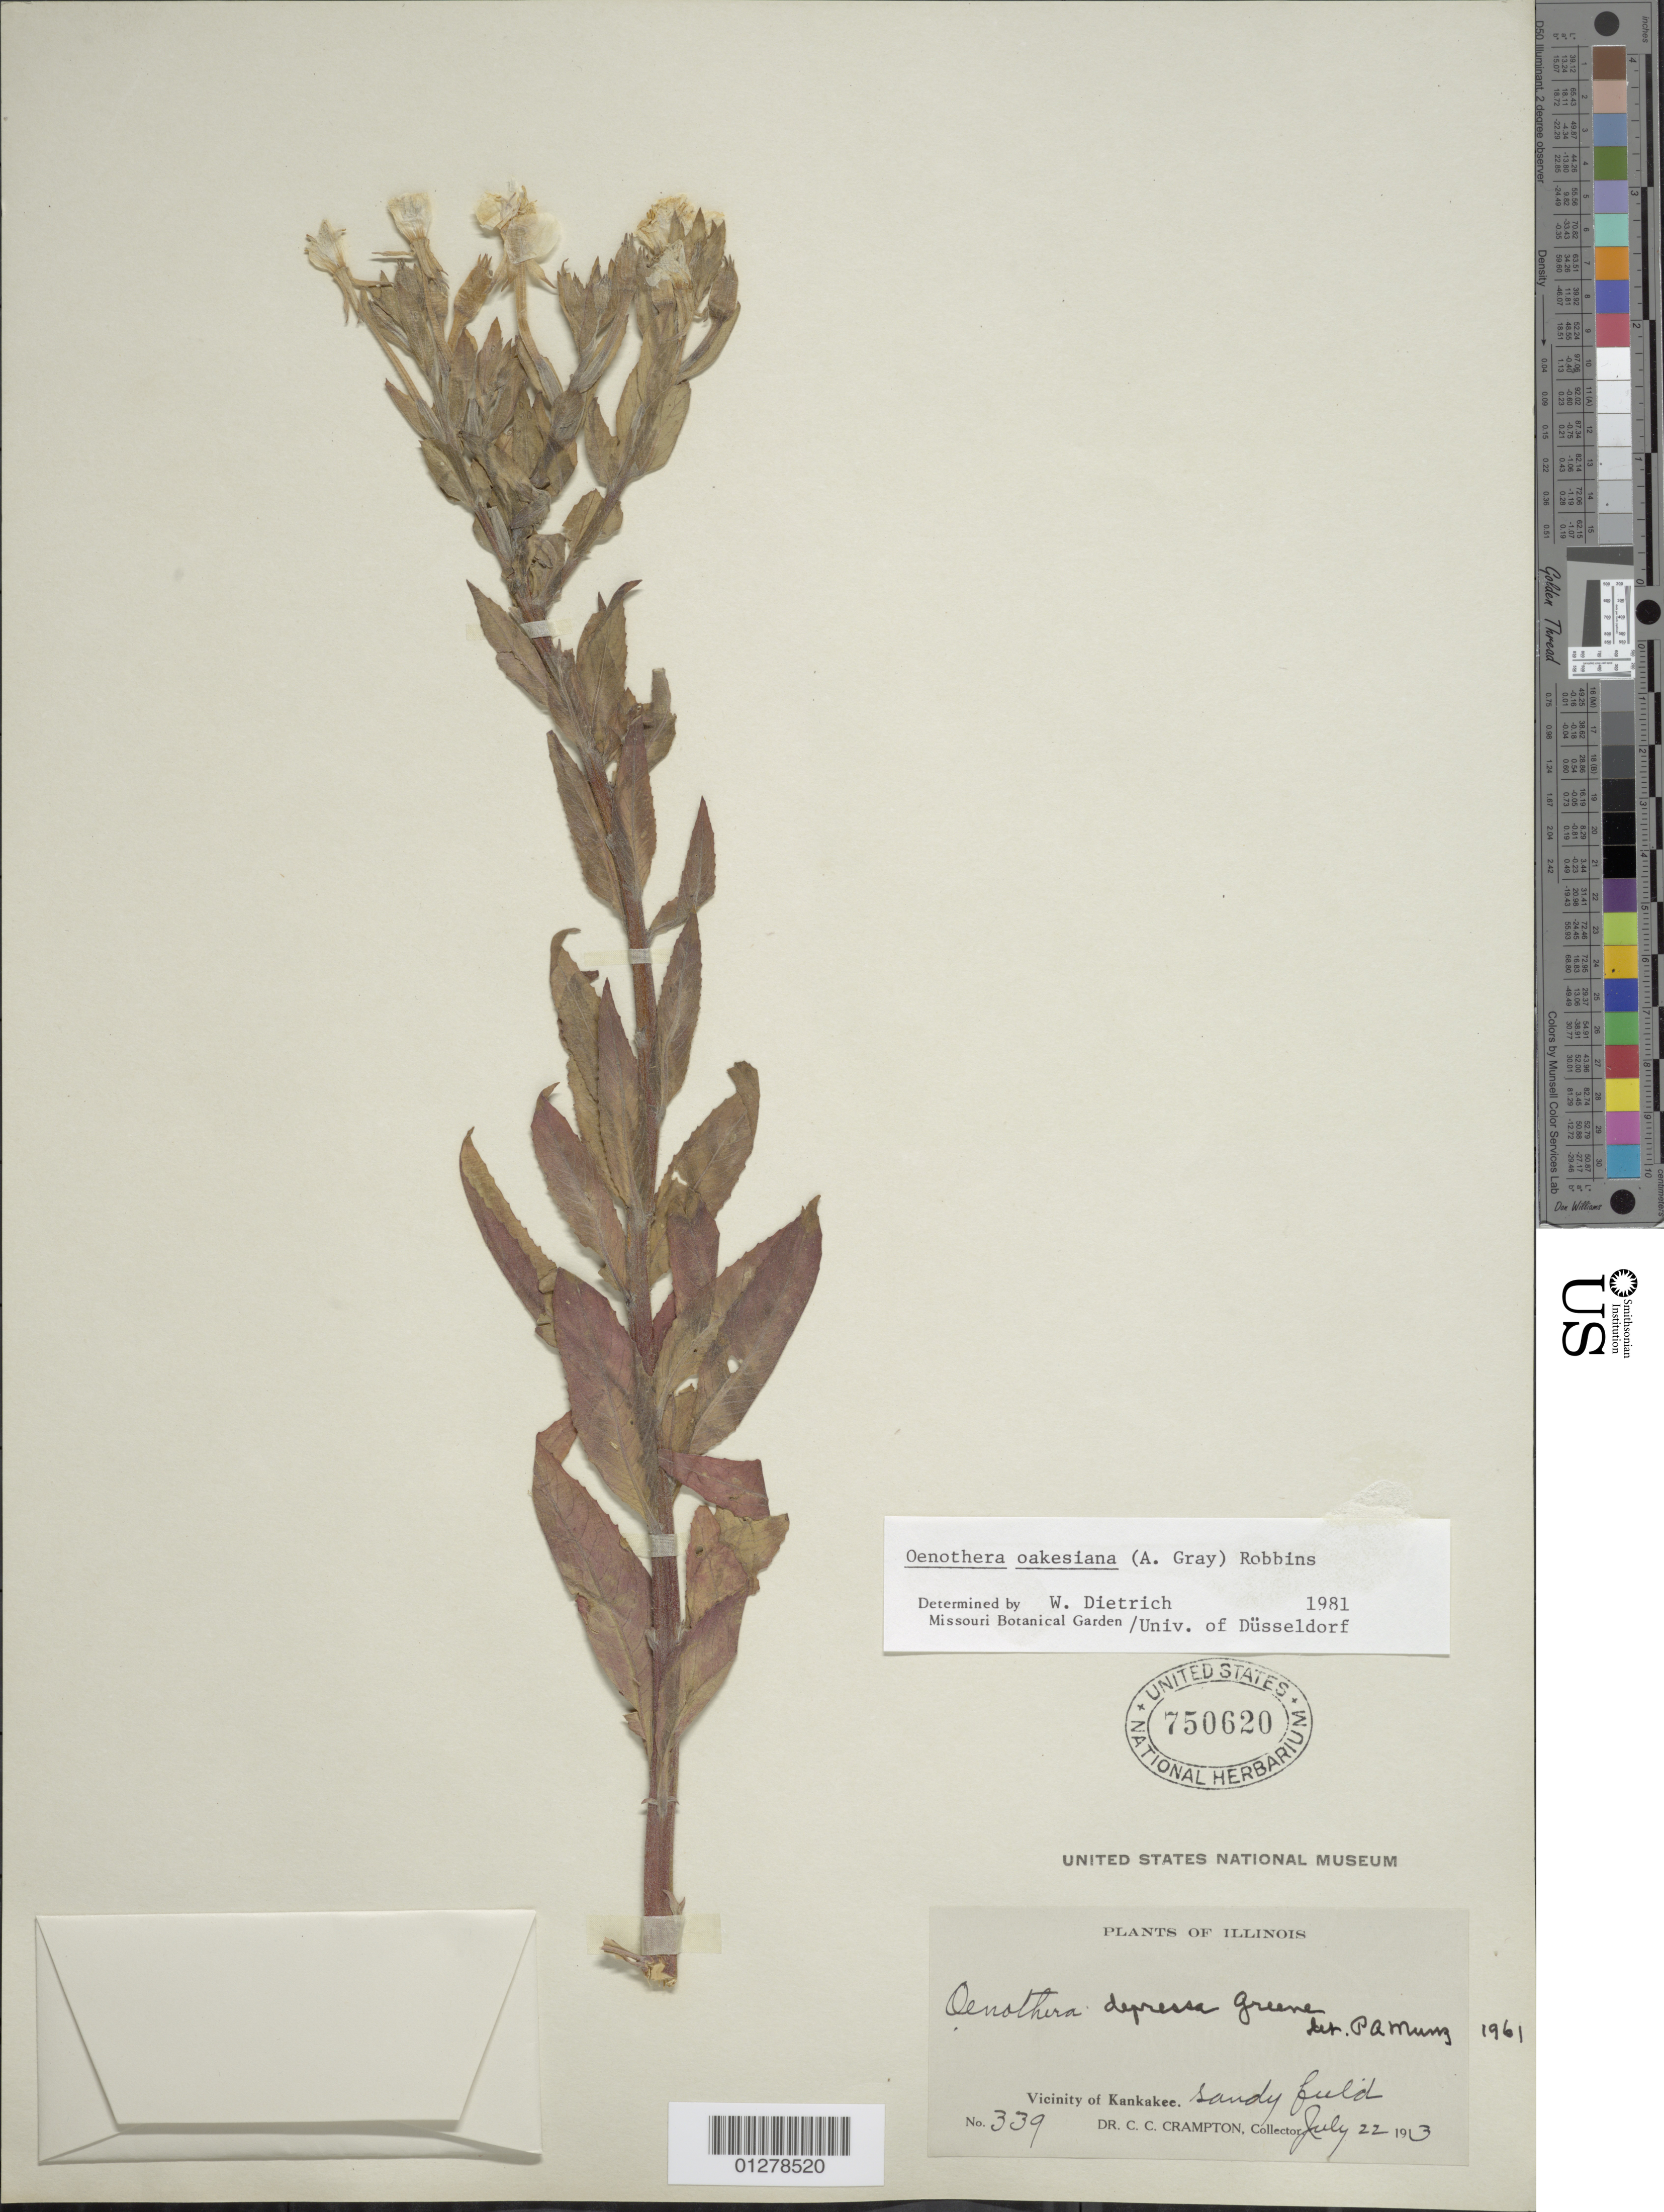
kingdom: Plantae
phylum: Tracheophyta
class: Magnoliopsida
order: Myrtales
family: Onagraceae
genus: Oenothera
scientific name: Oenothera oakesiana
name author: (A. Gray) J.W. Robbins ex S. Watson & J.M. Coult.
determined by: Dietrich, W.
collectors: C. Crampton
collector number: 339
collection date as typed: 22 Jul 1913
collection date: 1913-07-22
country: United States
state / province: Illinois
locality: Vicinity of Kankakee.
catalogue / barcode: US 750620